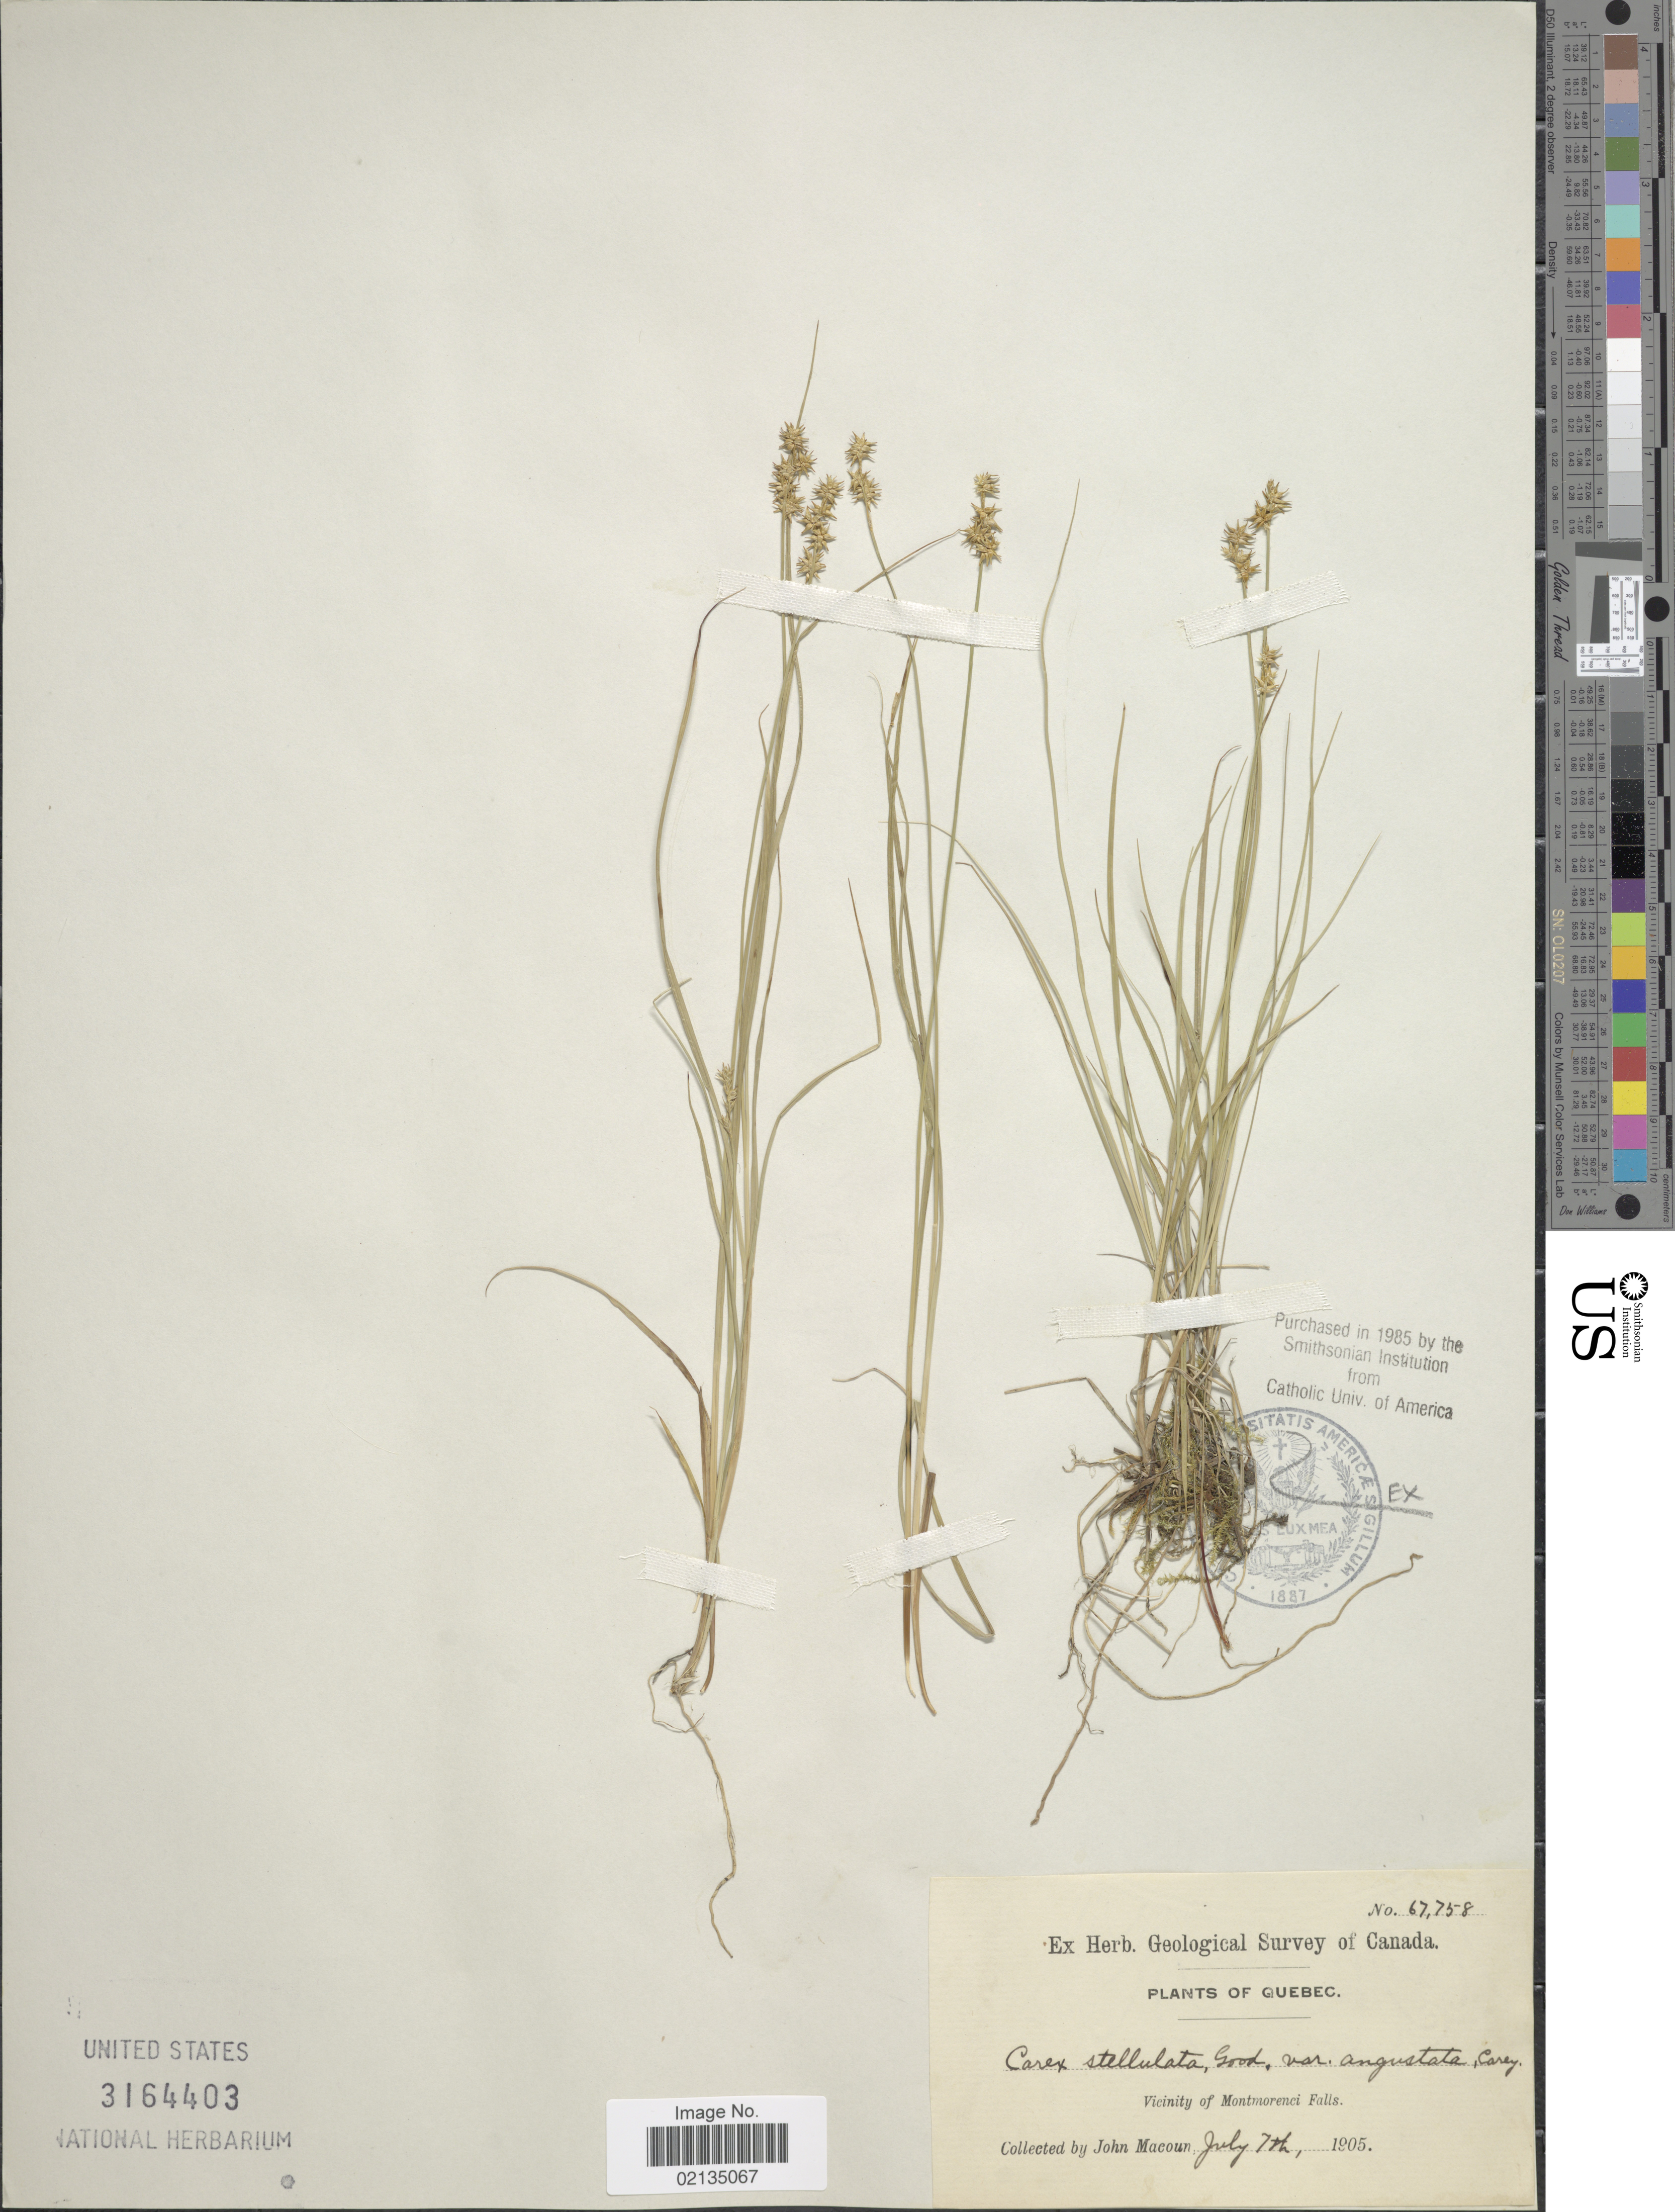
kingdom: Plantae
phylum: Tracheophyta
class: Liliopsida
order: Poales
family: Cyperaceae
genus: Carex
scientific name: Carex echinata subsp. echinata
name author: Murray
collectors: J. Macoun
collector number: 67758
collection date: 1905-07-07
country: Canada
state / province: Quebec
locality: Quebec, Vicinity of Montmorenci Falls.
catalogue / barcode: US 3164403